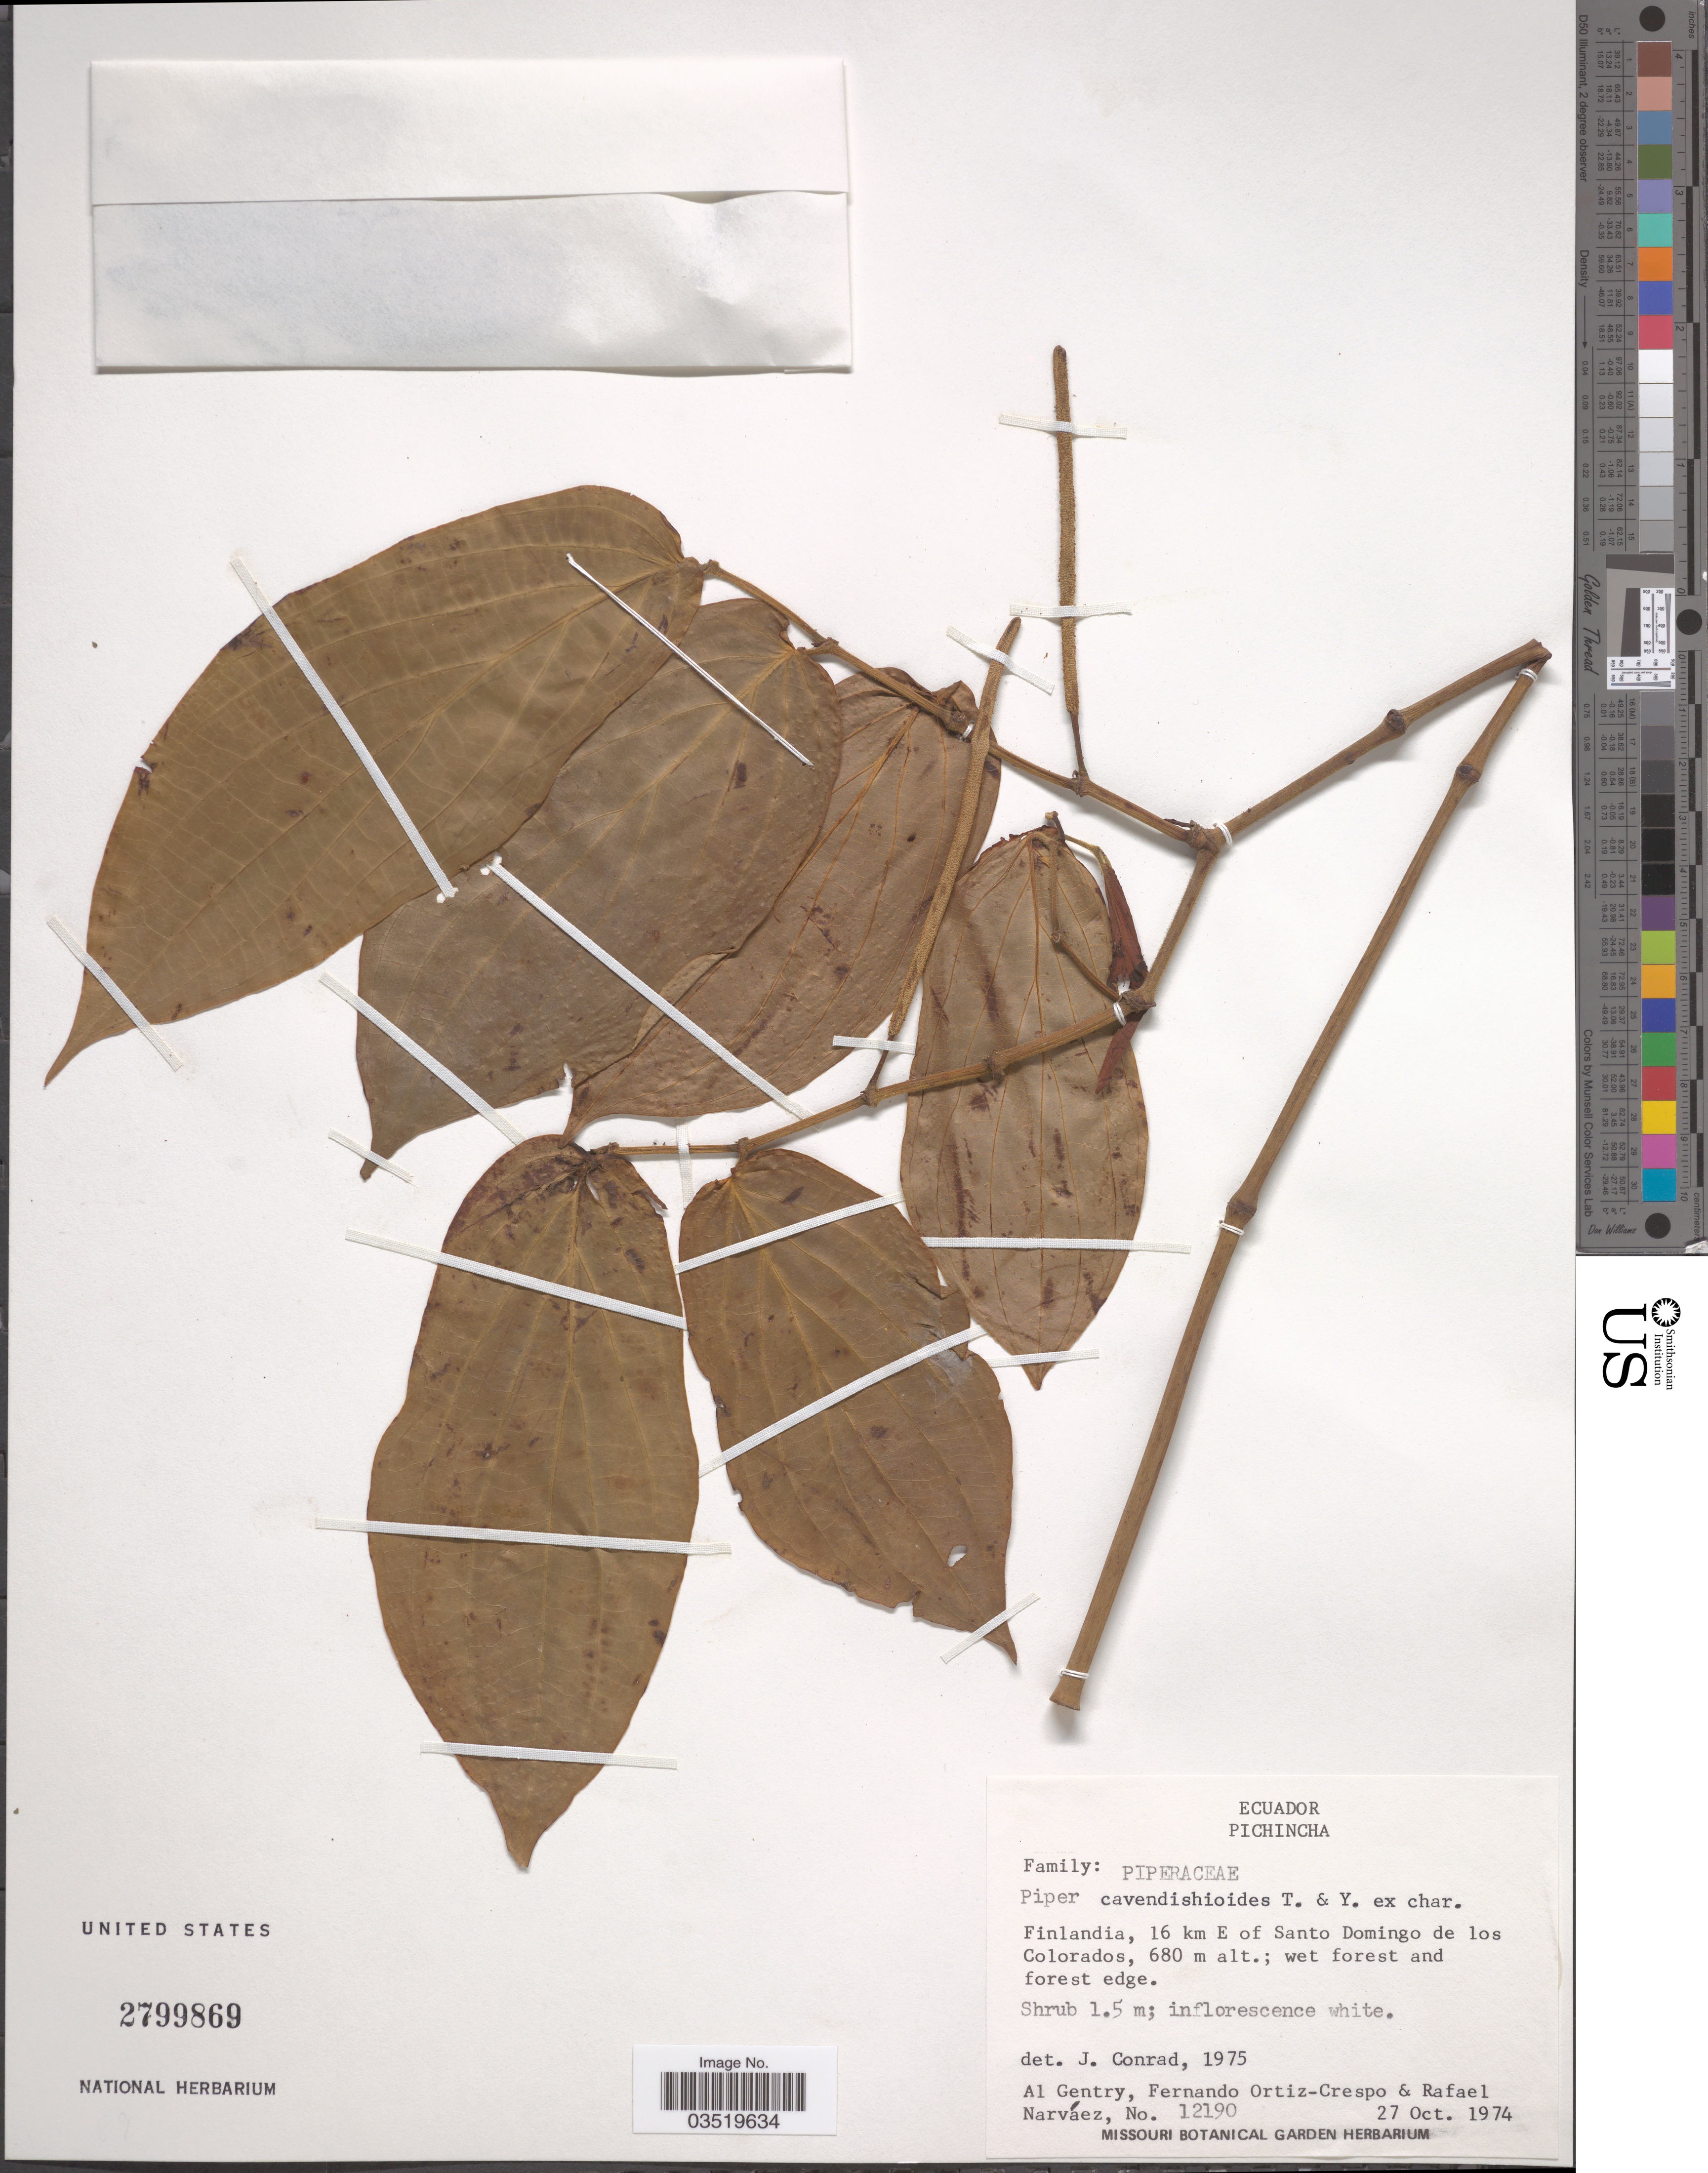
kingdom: Plantae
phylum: Tracheophyta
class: Magnoliopsida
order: Piperales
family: Piperaceae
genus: Piper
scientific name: Piper cavendishioides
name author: Trel. & Yunck.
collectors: A. H. Gentry, F. Ortiz-Crespo & R. Narváez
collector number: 12190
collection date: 1974-10-27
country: Ecuador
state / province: Pichincha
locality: Finlandia, 16 km E of Santo Domingo de los Colorados.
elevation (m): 680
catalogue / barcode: US 2799869